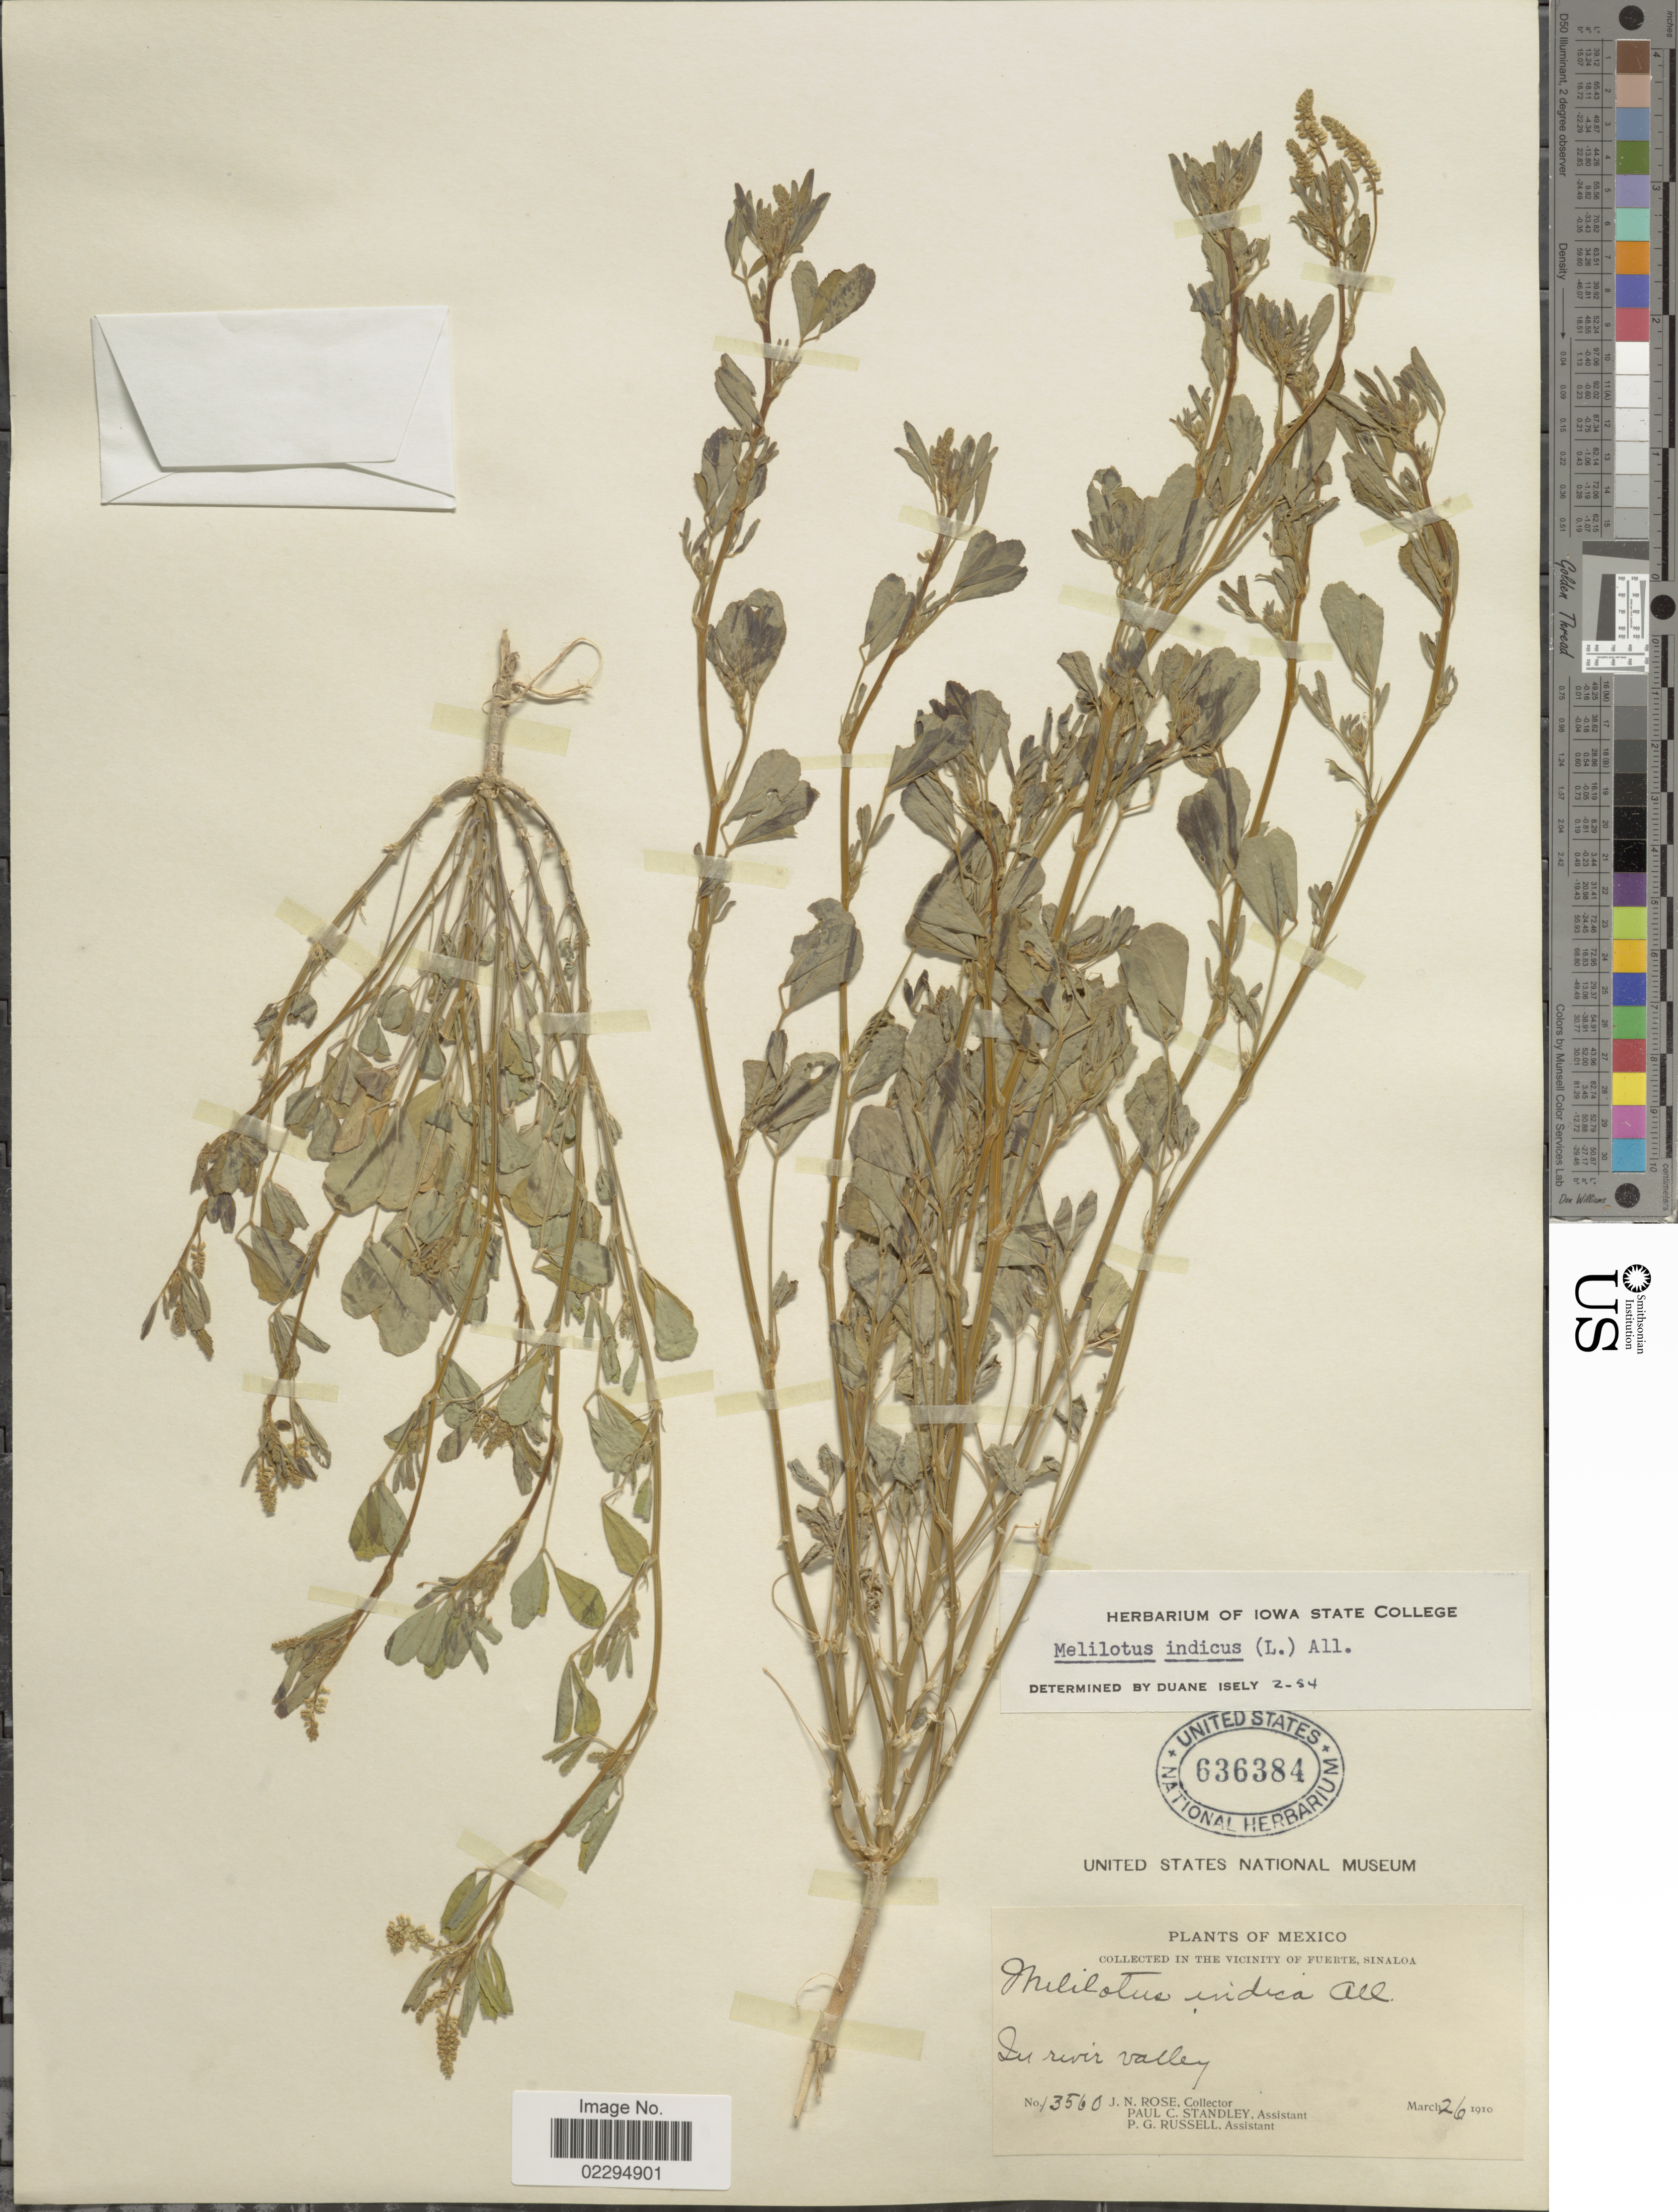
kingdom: Plantae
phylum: Tracheophyta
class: Magnoliopsida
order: Fabales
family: Fabaceae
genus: Melilotus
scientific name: Melilotus indicus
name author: (L.) All.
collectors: J. N. Rose, P. C. Standley & P. G. Russell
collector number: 13560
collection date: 1910-03-26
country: Mexico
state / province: Sinaloa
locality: In the vicinity of Feurte, In river valley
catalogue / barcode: US 636384